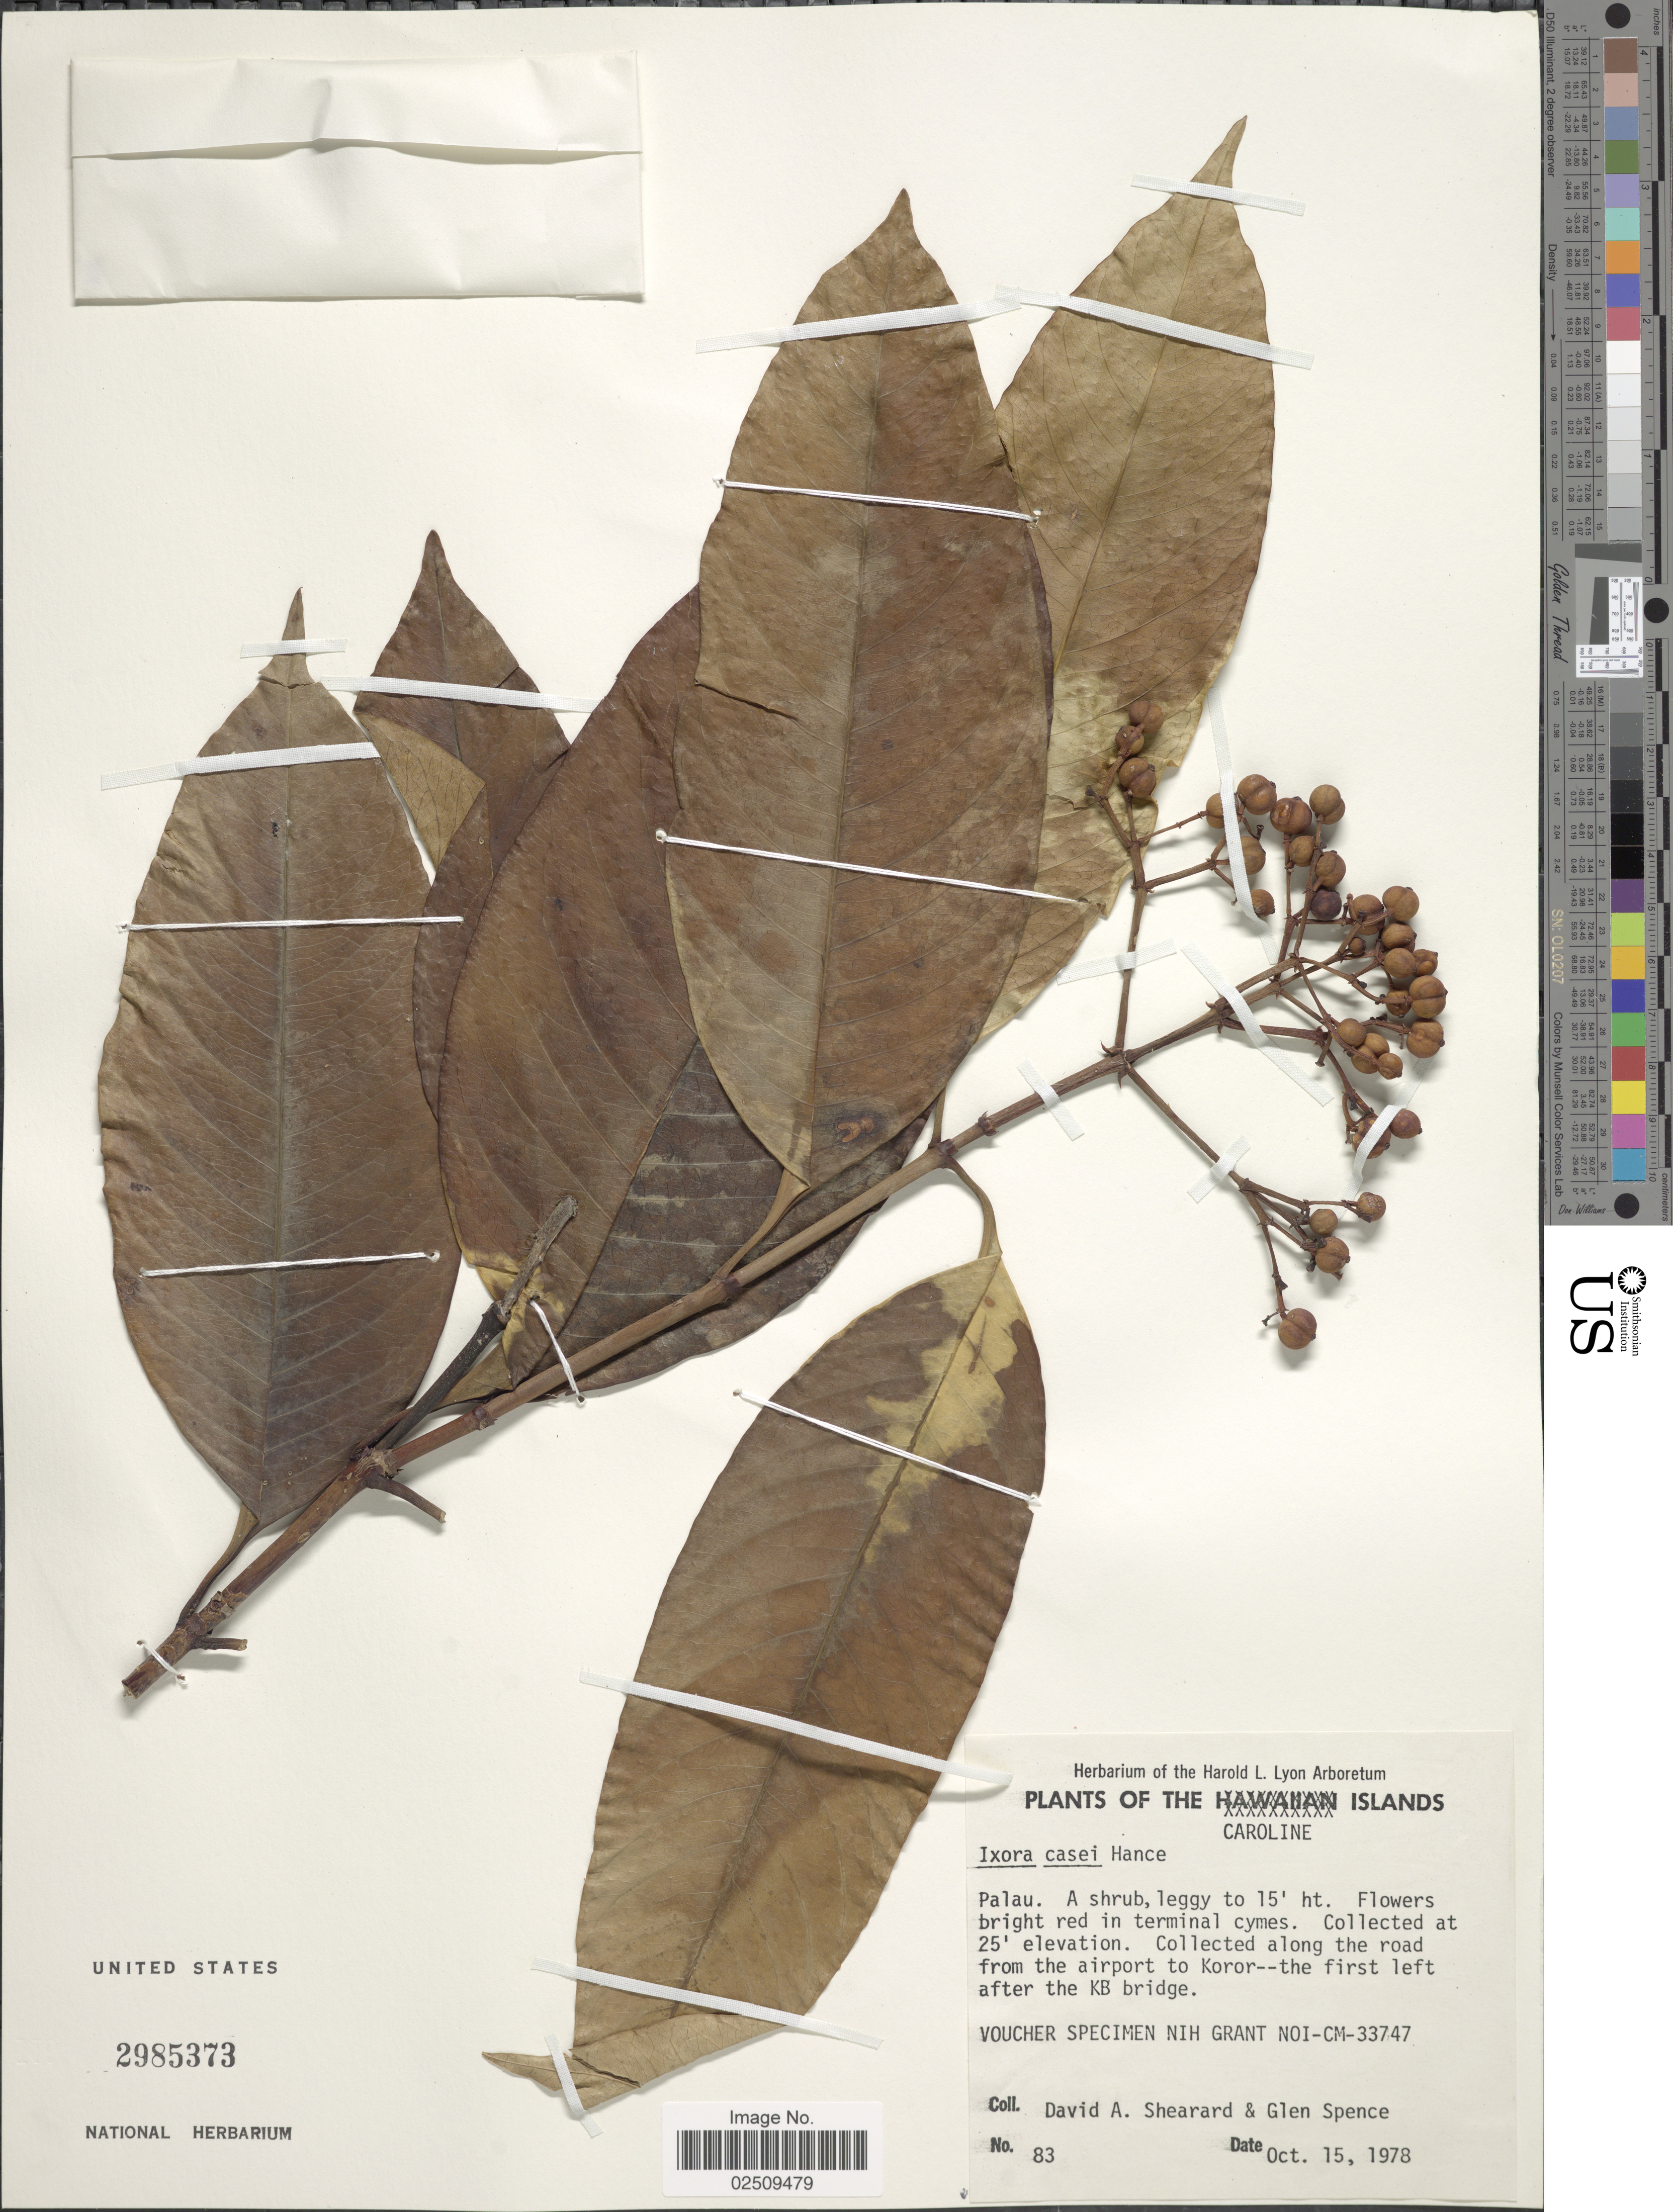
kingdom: Plantae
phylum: Tracheophyta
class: Magnoliopsida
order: Gentianales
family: Rubiaceae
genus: Ixora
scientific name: Ixora casei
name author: Hance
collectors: D. Shearard & G. Spence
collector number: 83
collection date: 1978-10-15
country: Palau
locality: The Caroline Islands, Palau. Collected along the road from the airport to Koror--the first left after the KB bridge.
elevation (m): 8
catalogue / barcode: US 2985373